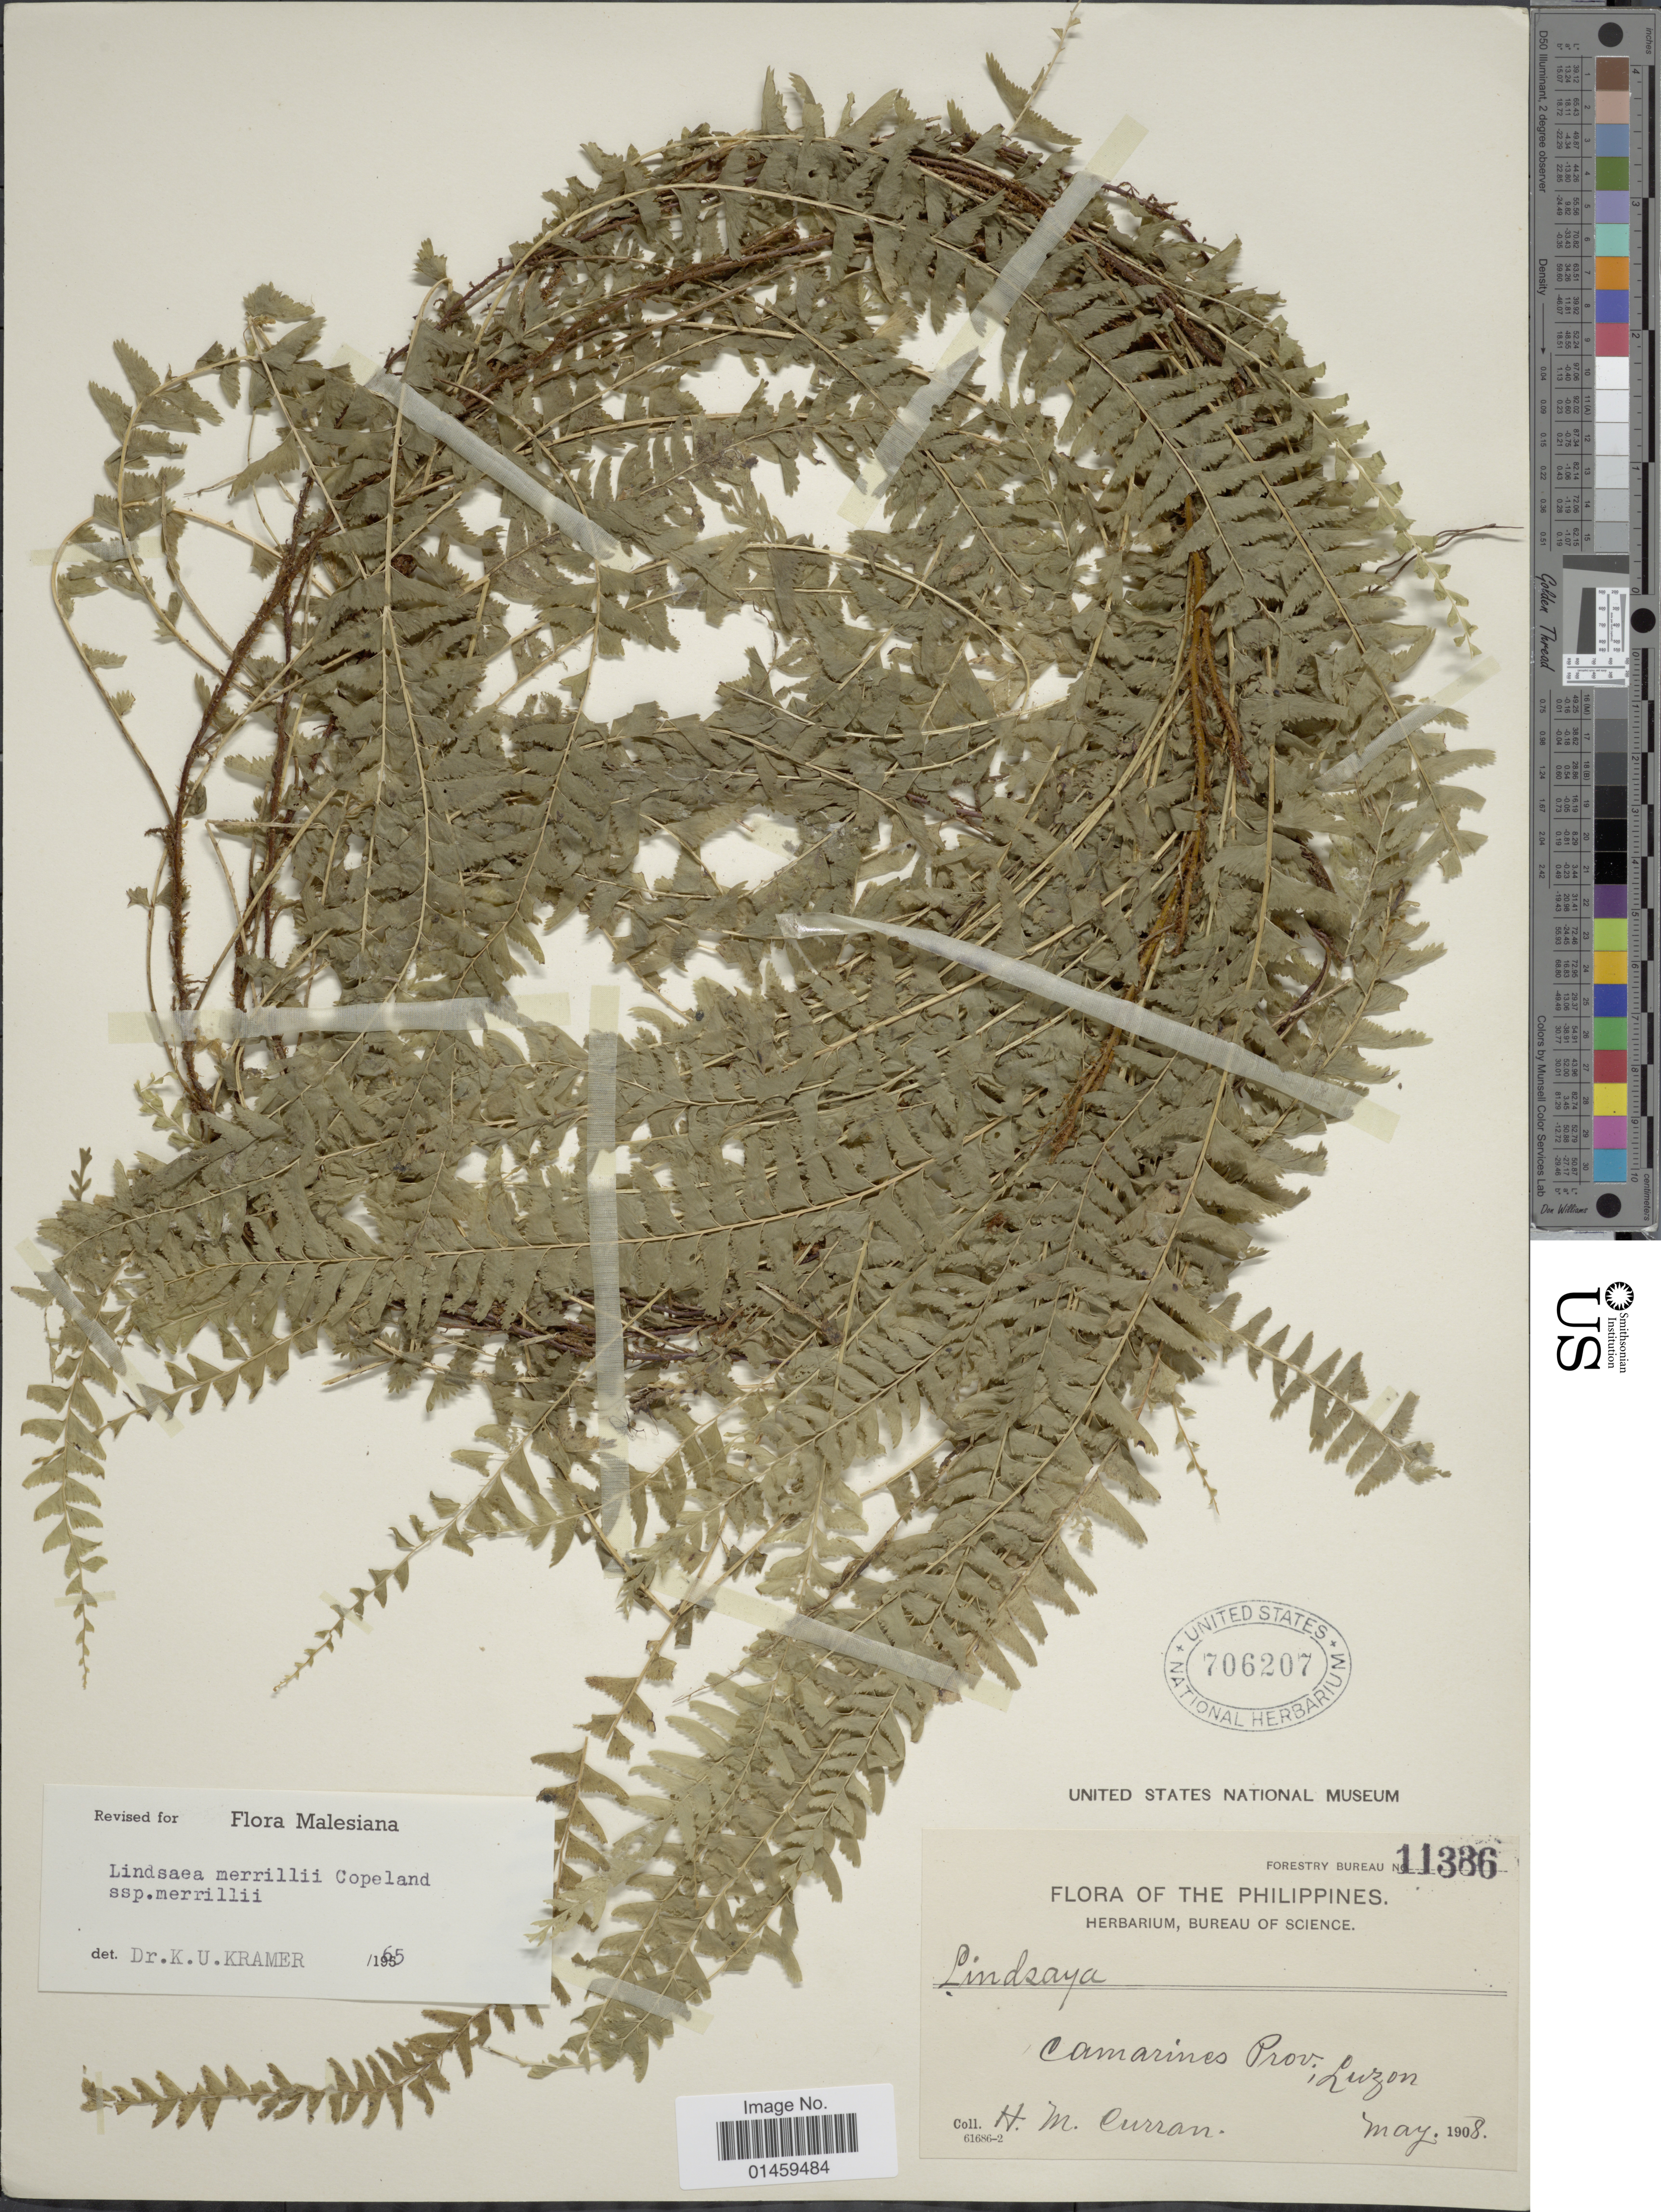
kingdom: Plantae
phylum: Tracheophyta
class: Polypodiopsida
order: Polypodiales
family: Lindsaeaceae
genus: Lindsaea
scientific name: Lindsaea merrillii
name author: Copel. in Perkins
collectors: H. M. Curran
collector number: Foresty Bureau 11386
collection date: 1908-05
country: Philippines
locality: Camarines Prov; Luzon.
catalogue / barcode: US 706207